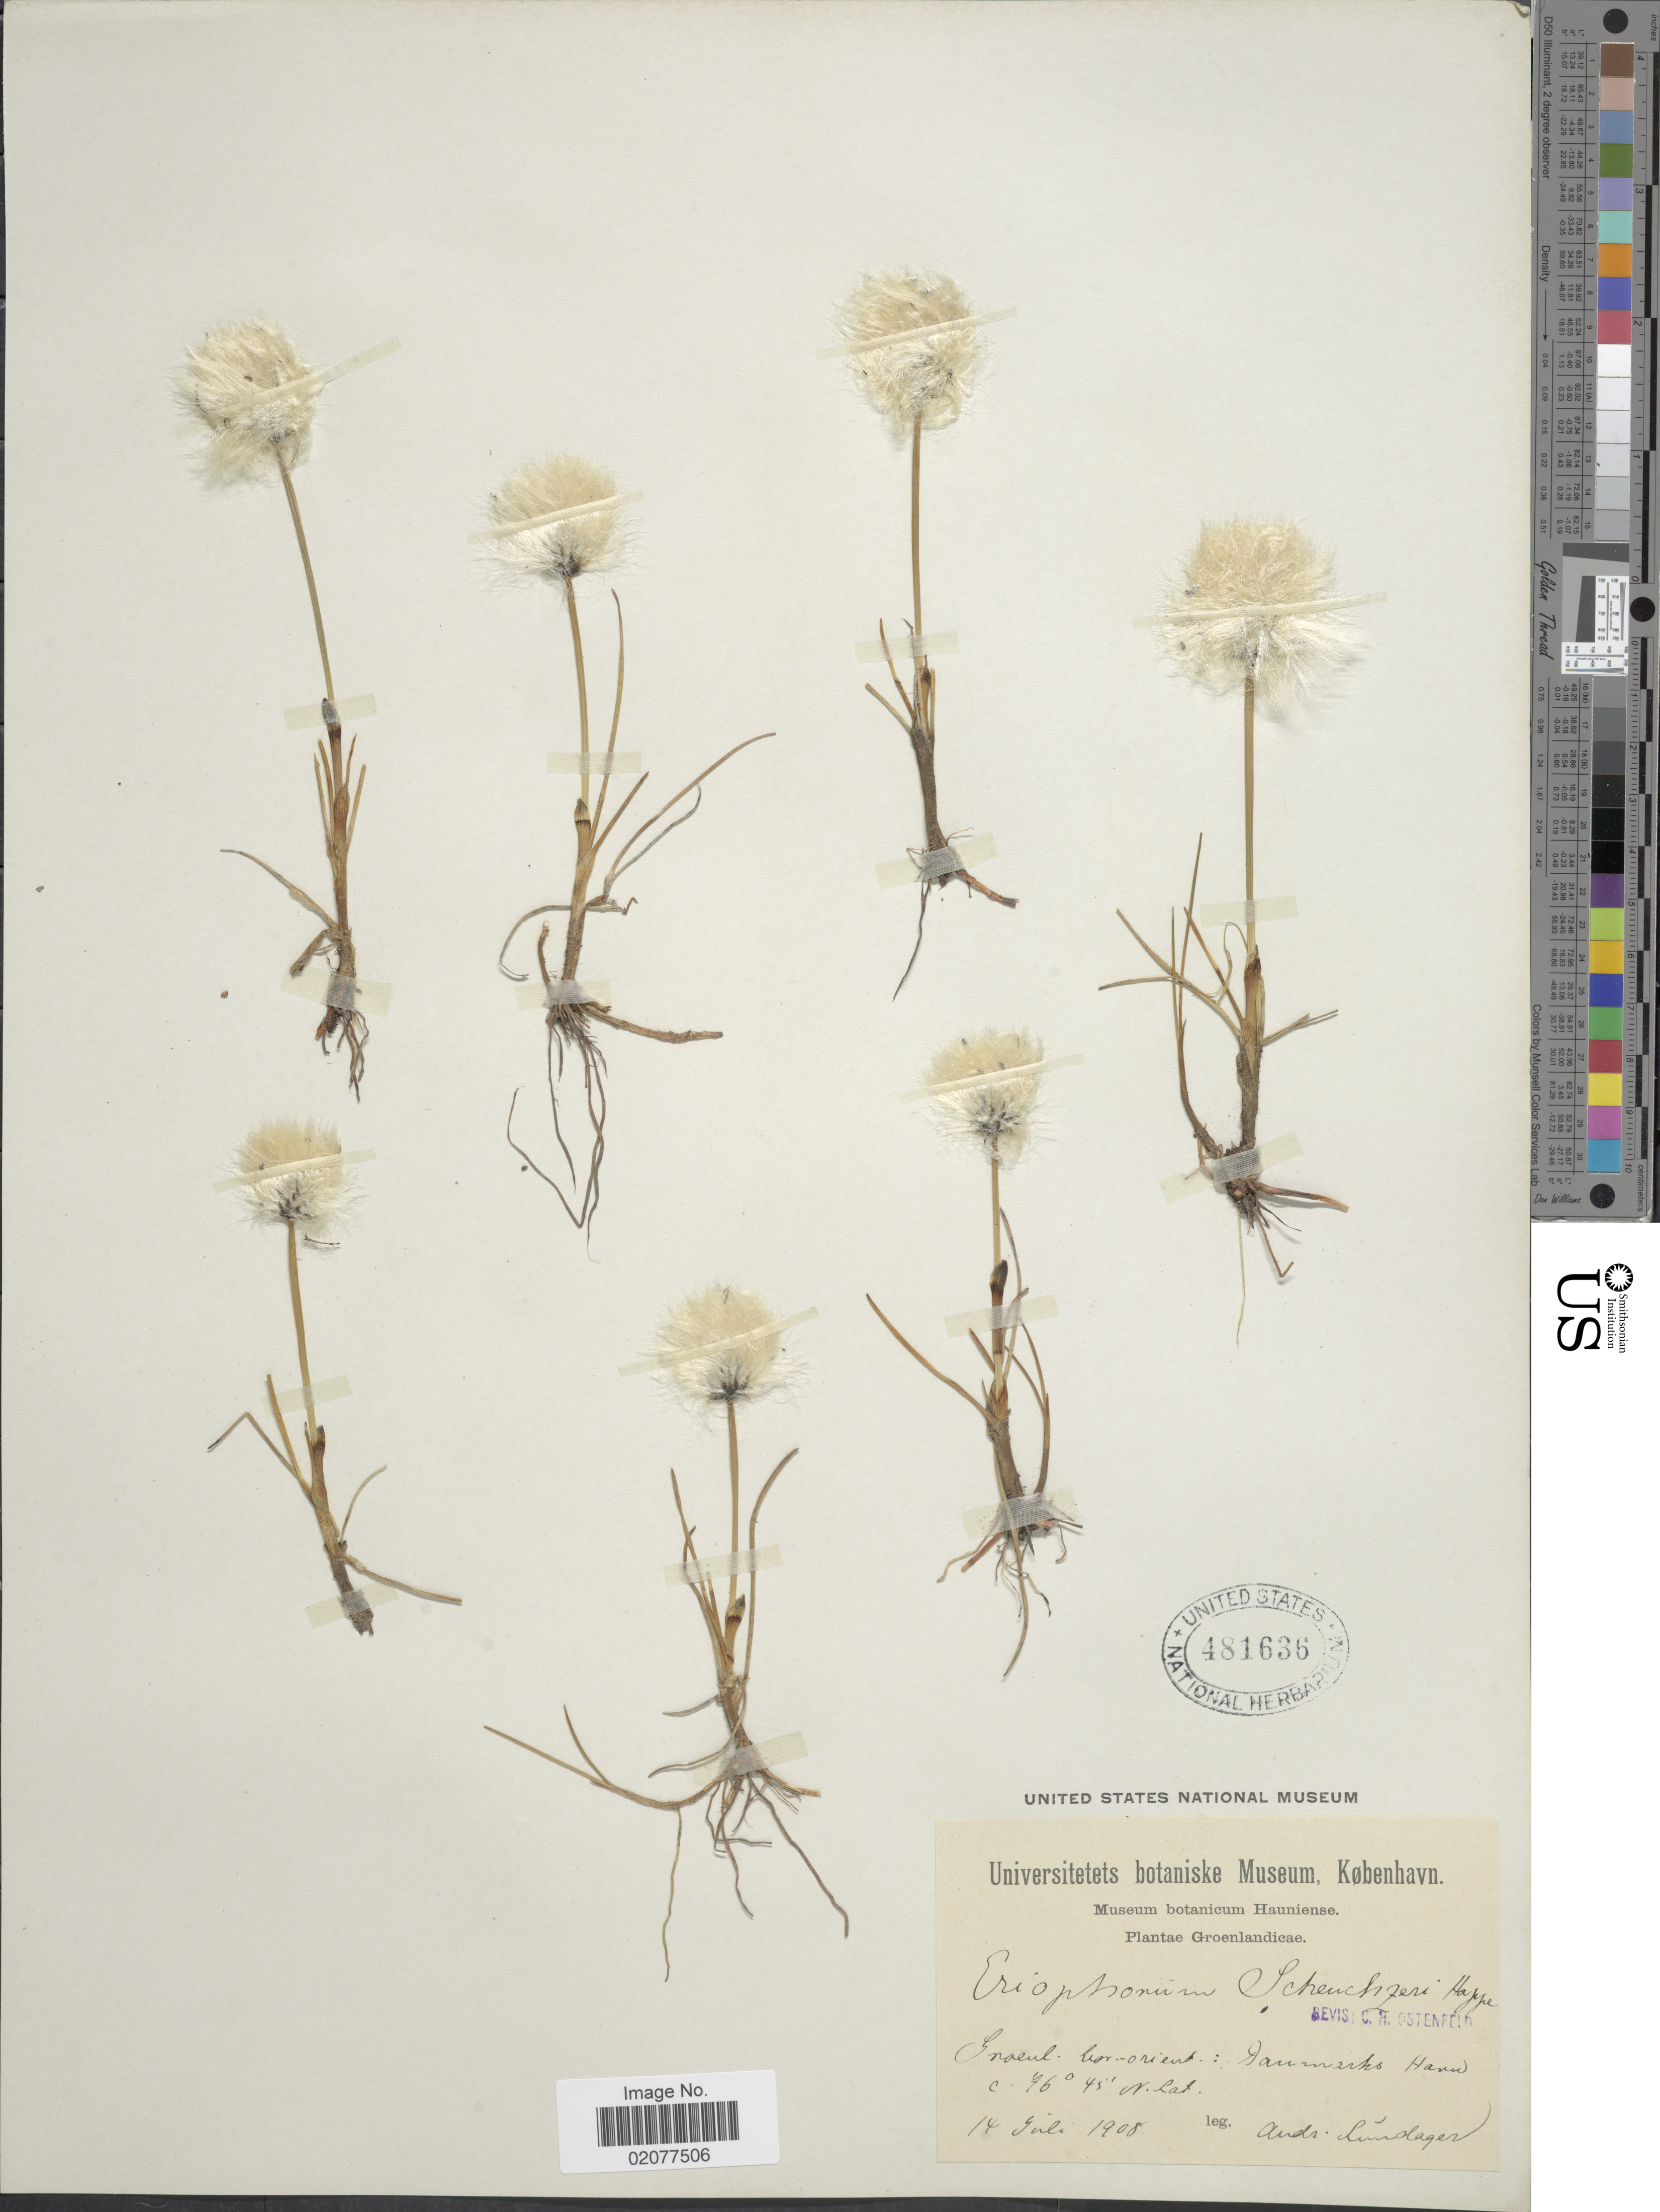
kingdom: Plantae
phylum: Tracheophyta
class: Liliopsida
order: Poales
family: Cyperaceae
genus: Eriophorum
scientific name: Eriophorum scheuchzeri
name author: Hoppe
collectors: A. Lundager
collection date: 1908-07-14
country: Greenland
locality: Groenl. bor.-orient.: Danmarks Havn.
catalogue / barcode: US 481636